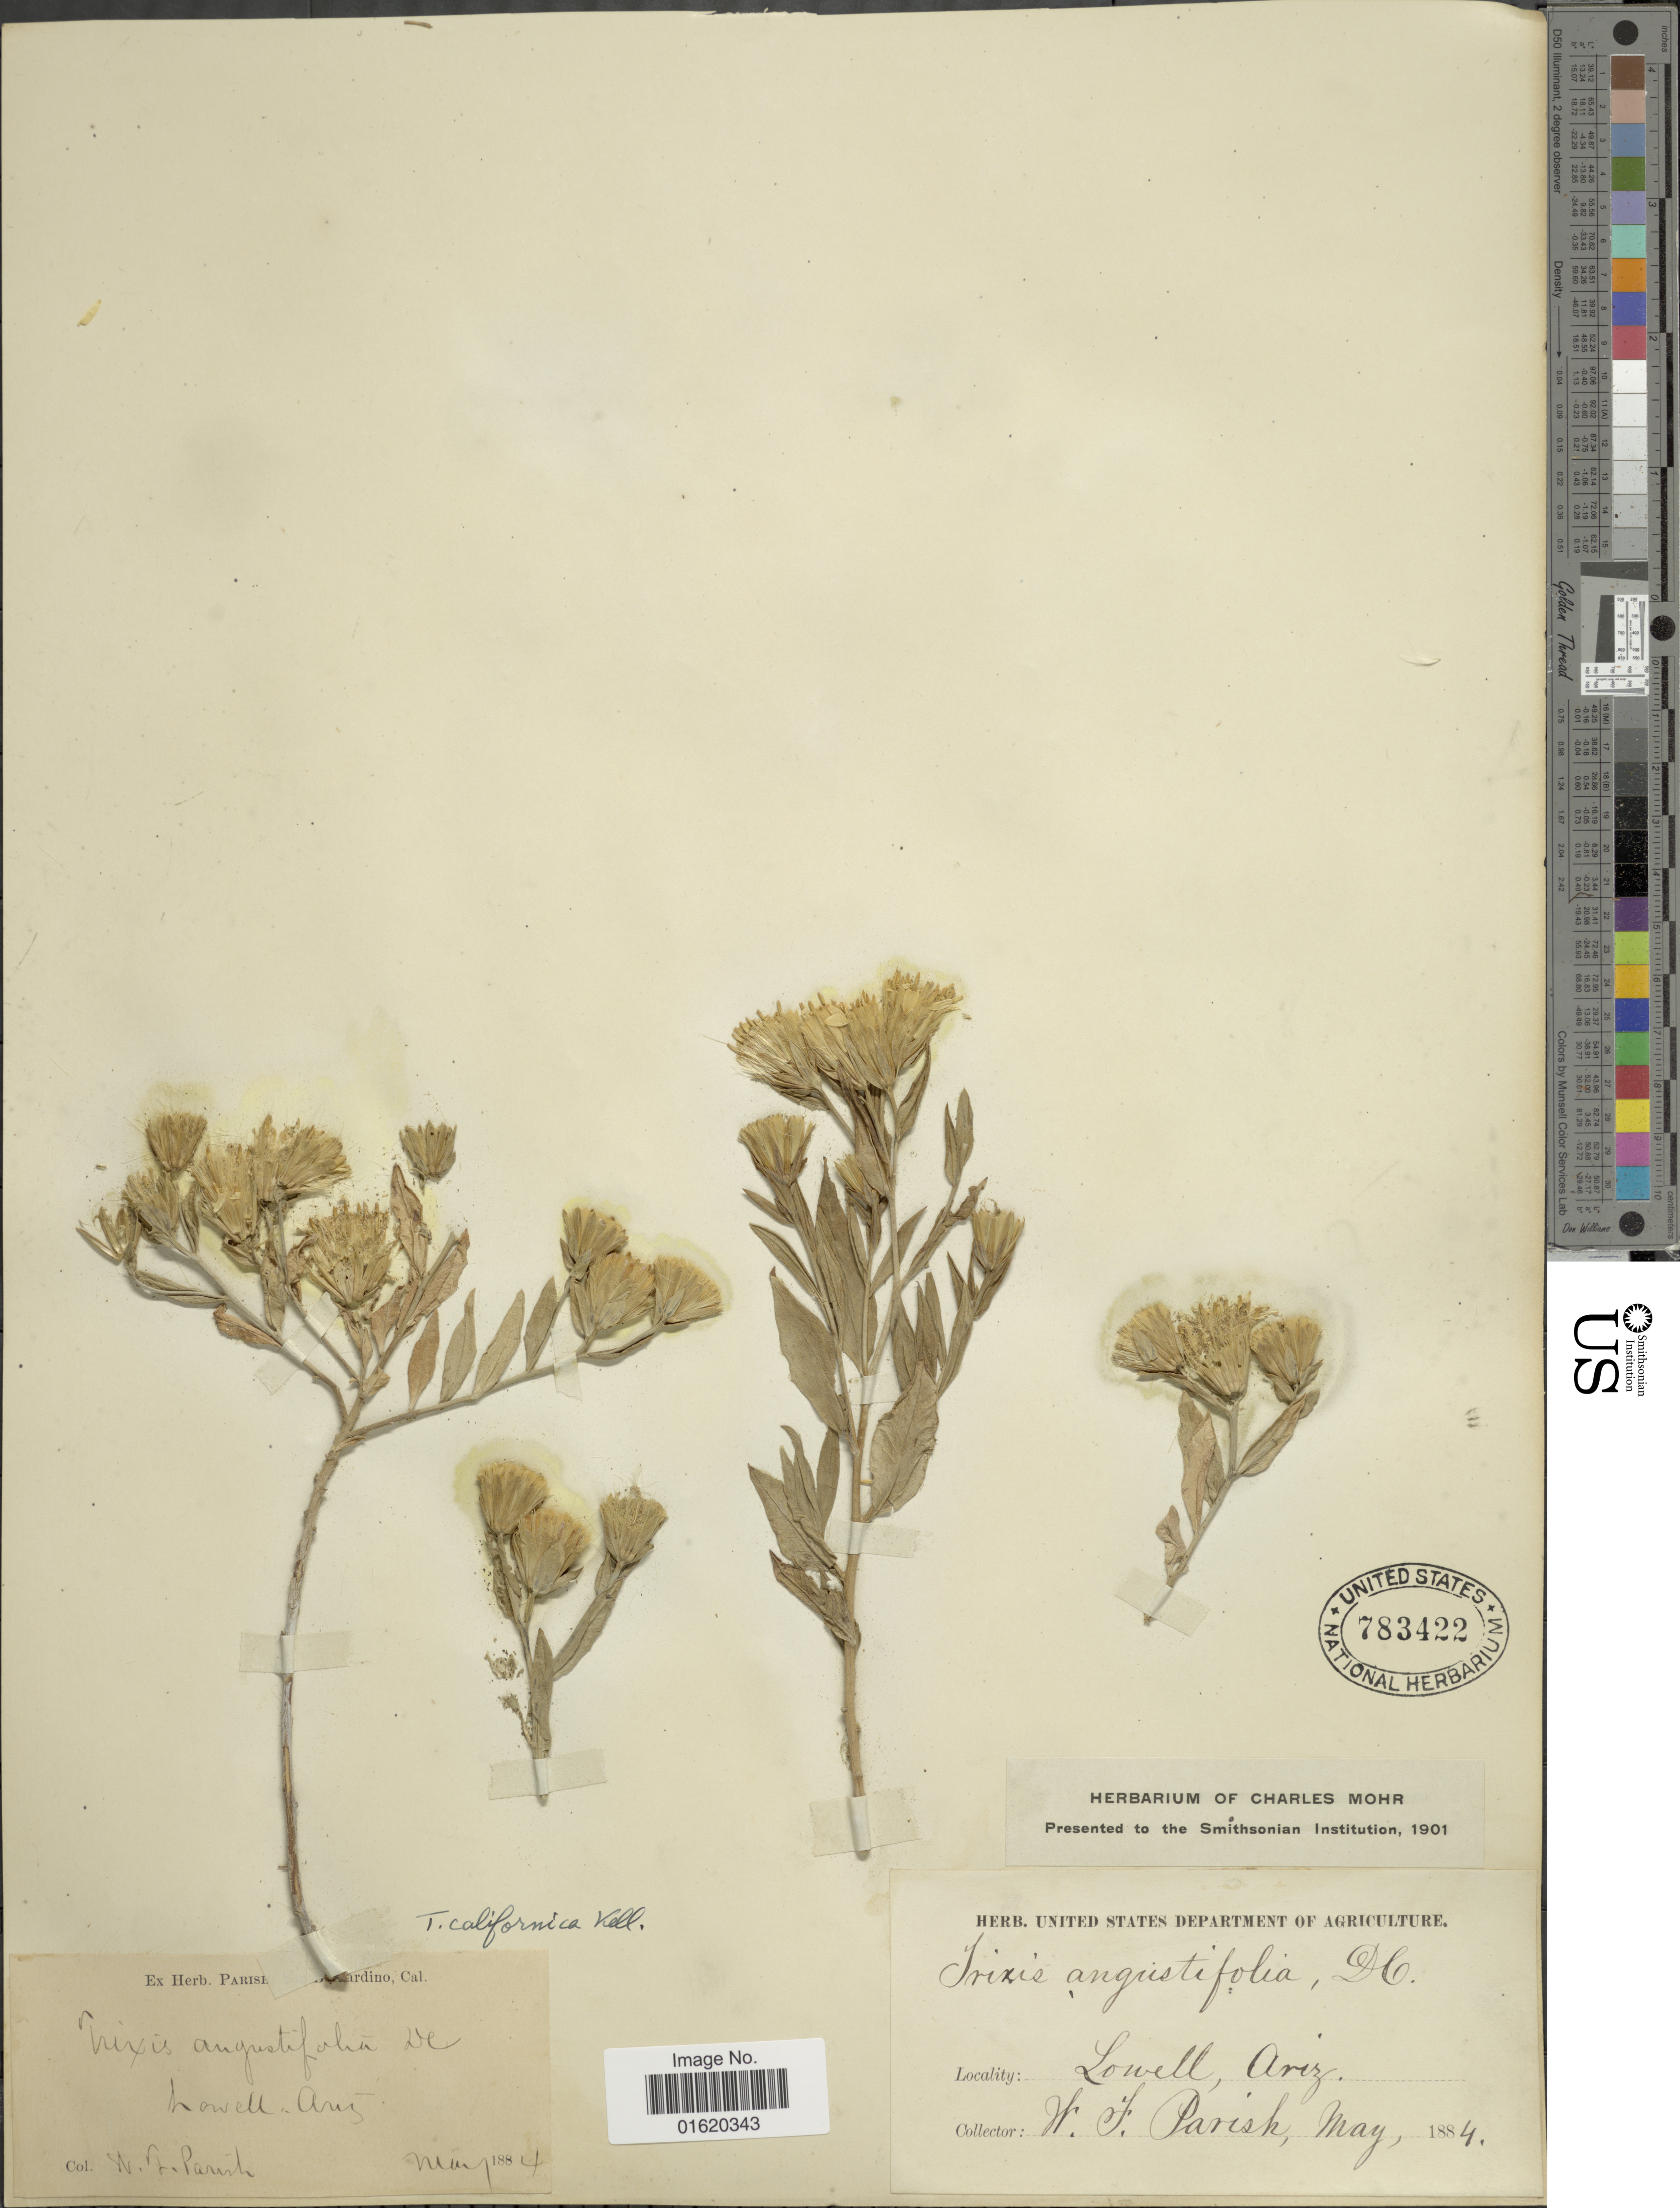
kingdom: Plantae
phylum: Tracheophyta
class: Magnoliopsida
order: Asterales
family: Asteraceae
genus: Trixis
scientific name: Trixis californica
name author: Kellogg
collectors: W. F. Parish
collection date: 1884-05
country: United States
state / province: Arizona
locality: Lowell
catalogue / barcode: US 783422